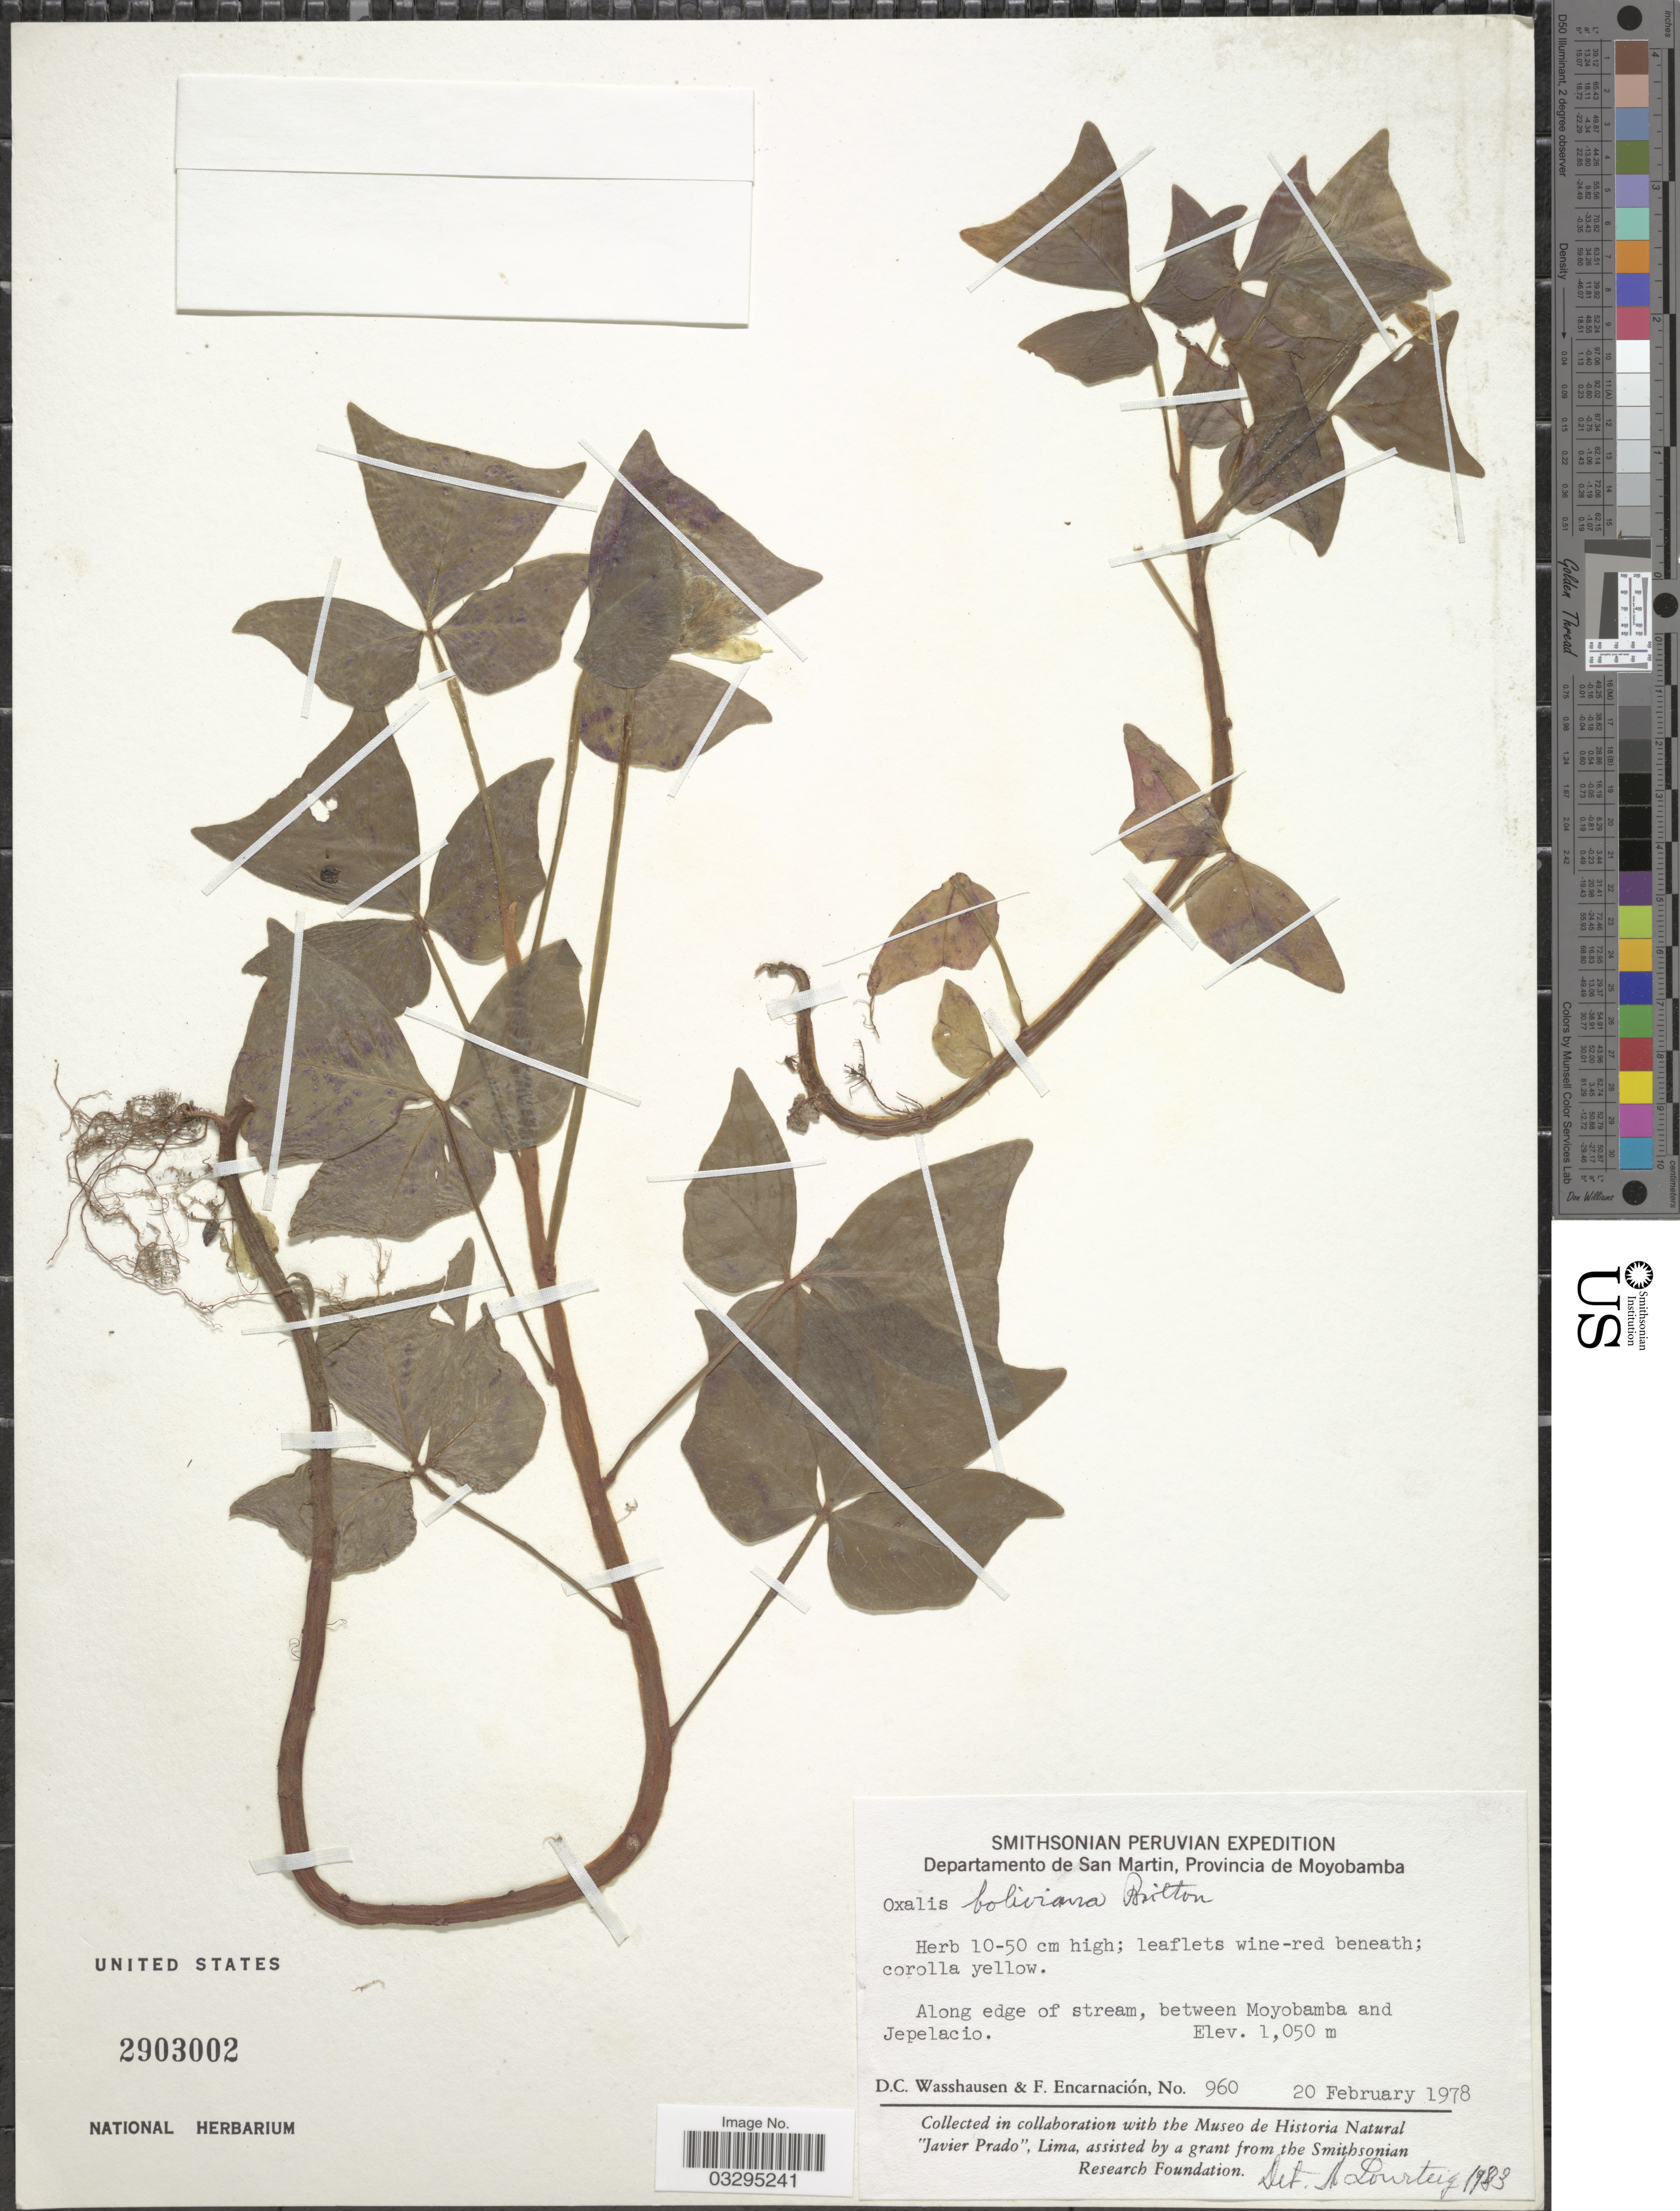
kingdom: Plantae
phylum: Tracheophyta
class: Magnoliopsida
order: Oxalidales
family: Oxalidaceae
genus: Oxalis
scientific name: Oxalis boliviana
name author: Britton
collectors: D. C. Wasshausen & F. Encarnación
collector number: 960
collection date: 1978-02-20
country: Peru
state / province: San Martín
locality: Departamento de San Martin, Provincia de Moyobamba. Along edge of stream, between Moyobamba and Jepelacio.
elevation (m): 1050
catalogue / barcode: US 2903002